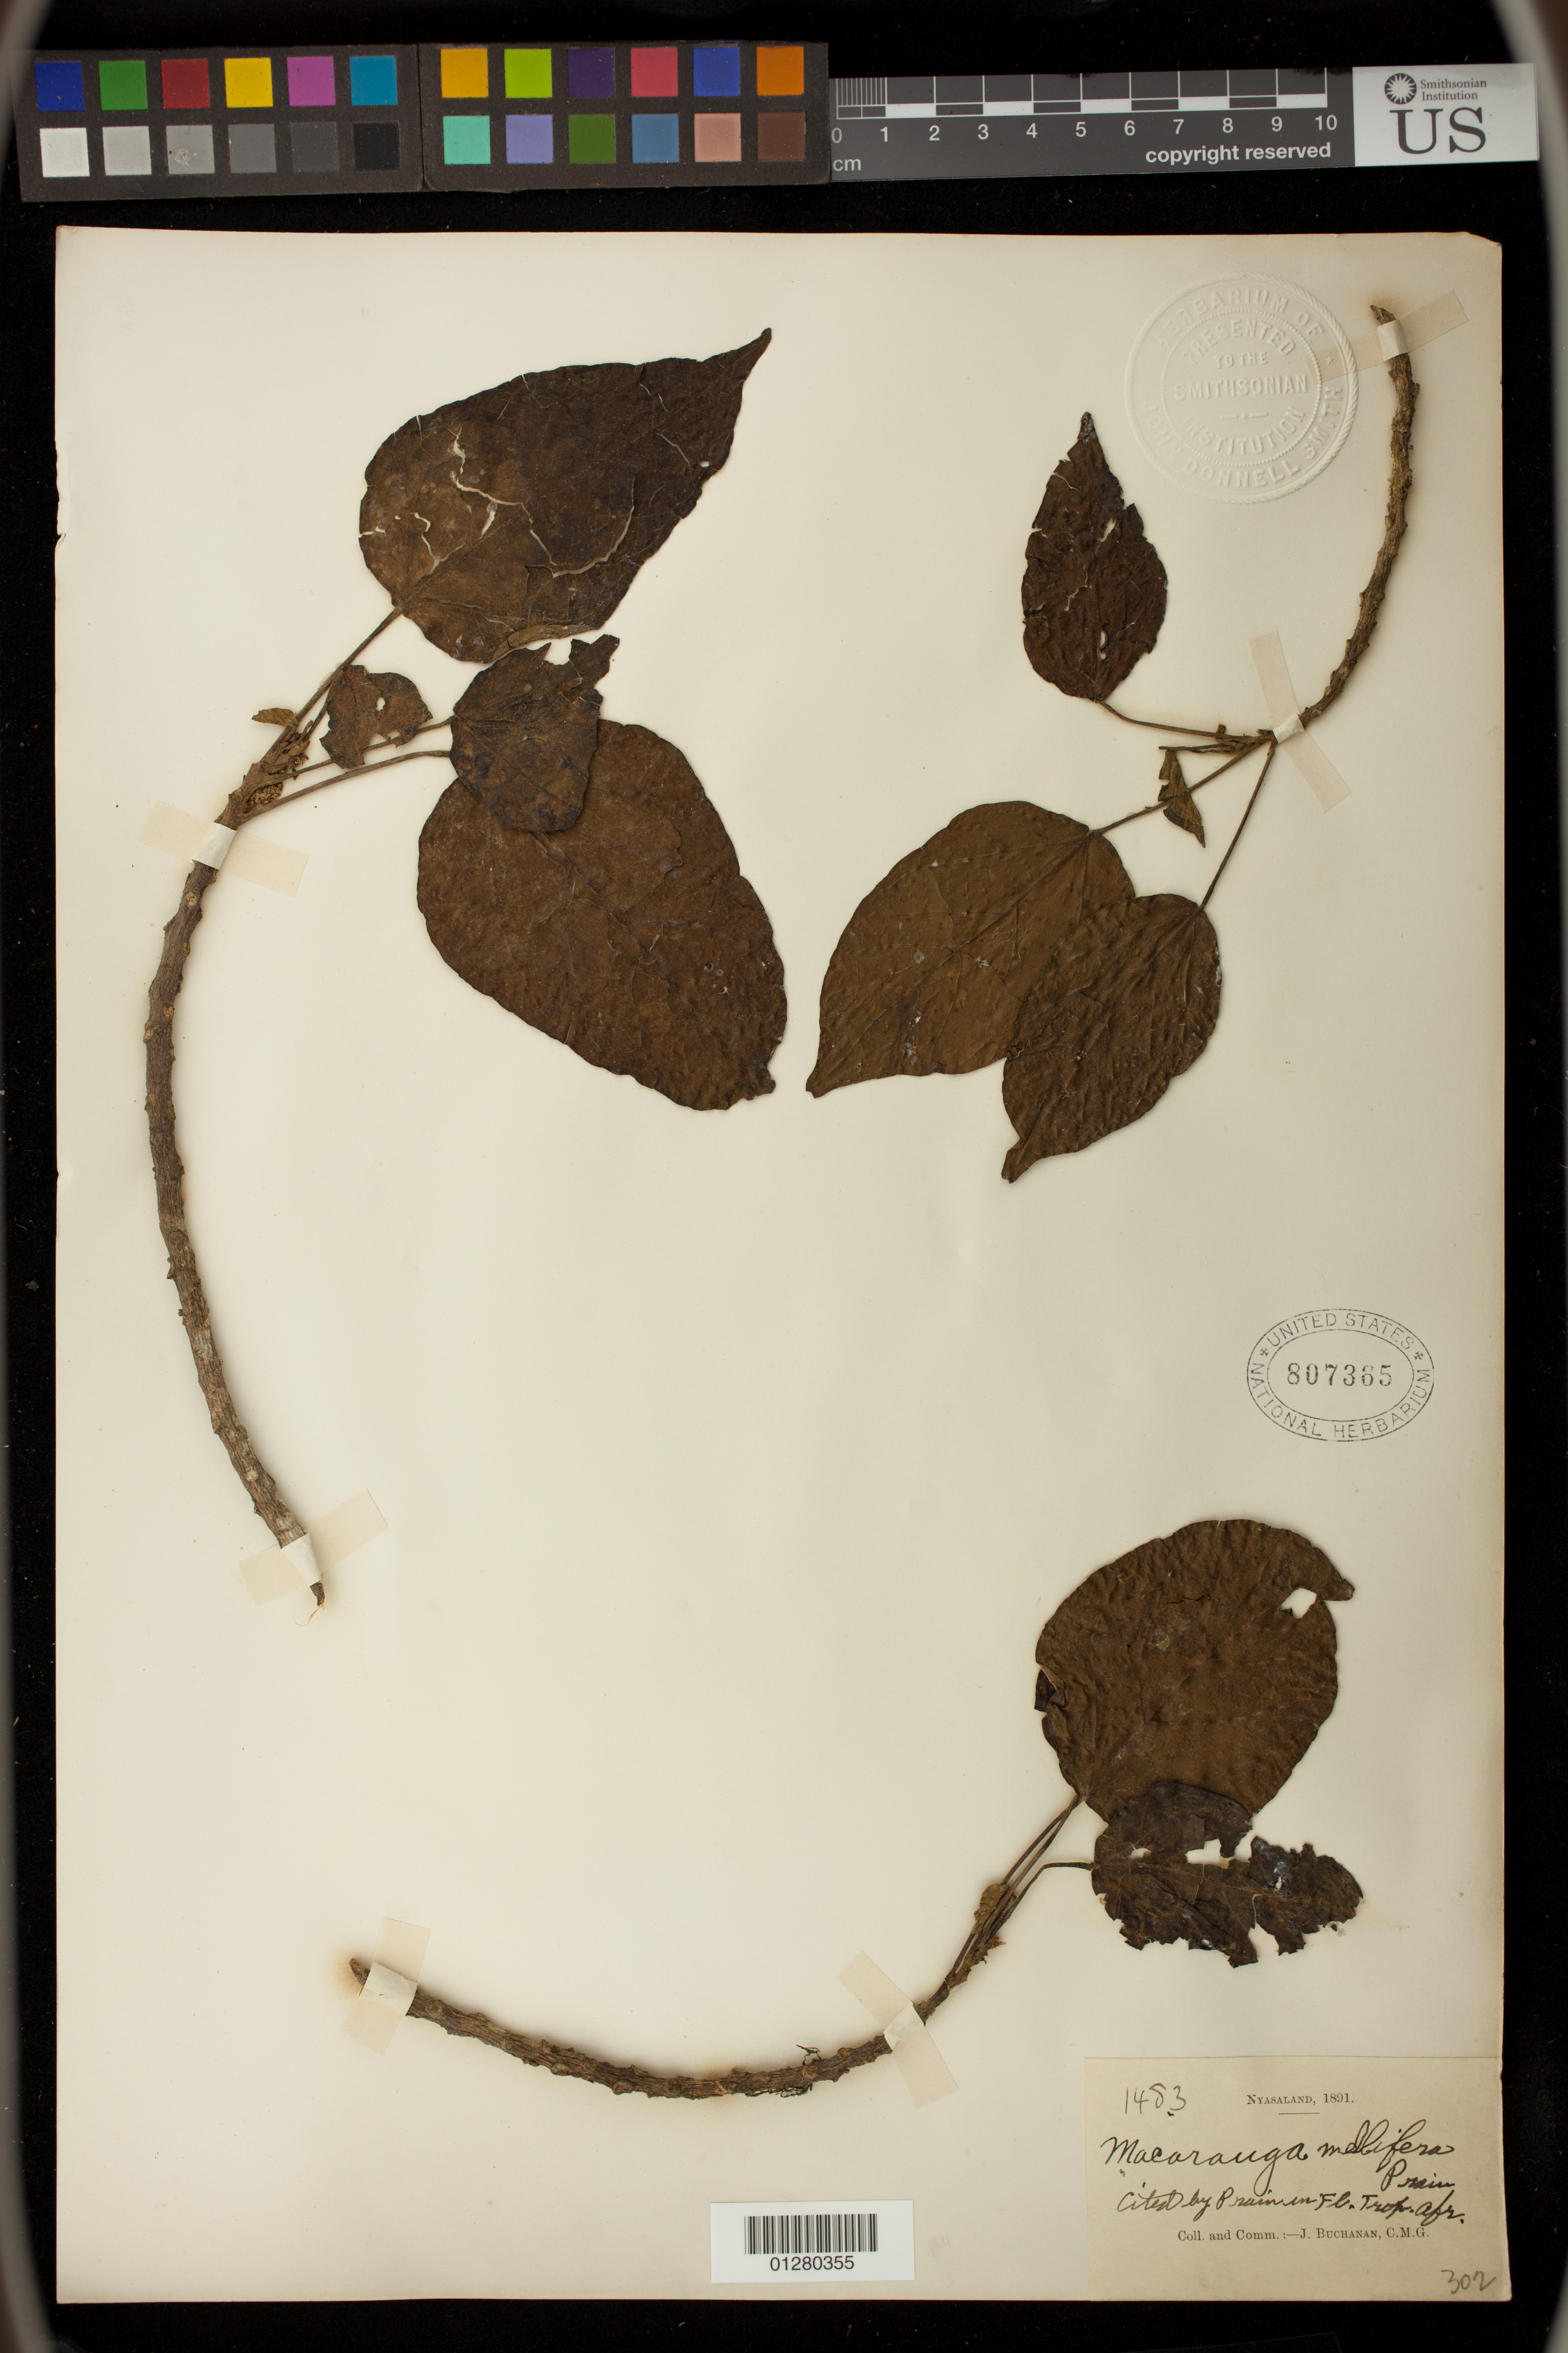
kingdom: Plantae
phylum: Tracheophyta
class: Magnoliopsida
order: Malpighiales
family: Euphorbiaceae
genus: Macaranga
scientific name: Macaranga mellifera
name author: Prain in S. Moore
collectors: J. Buchanan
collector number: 1483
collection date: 1891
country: Malawi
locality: Nyasaland.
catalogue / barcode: US 807365